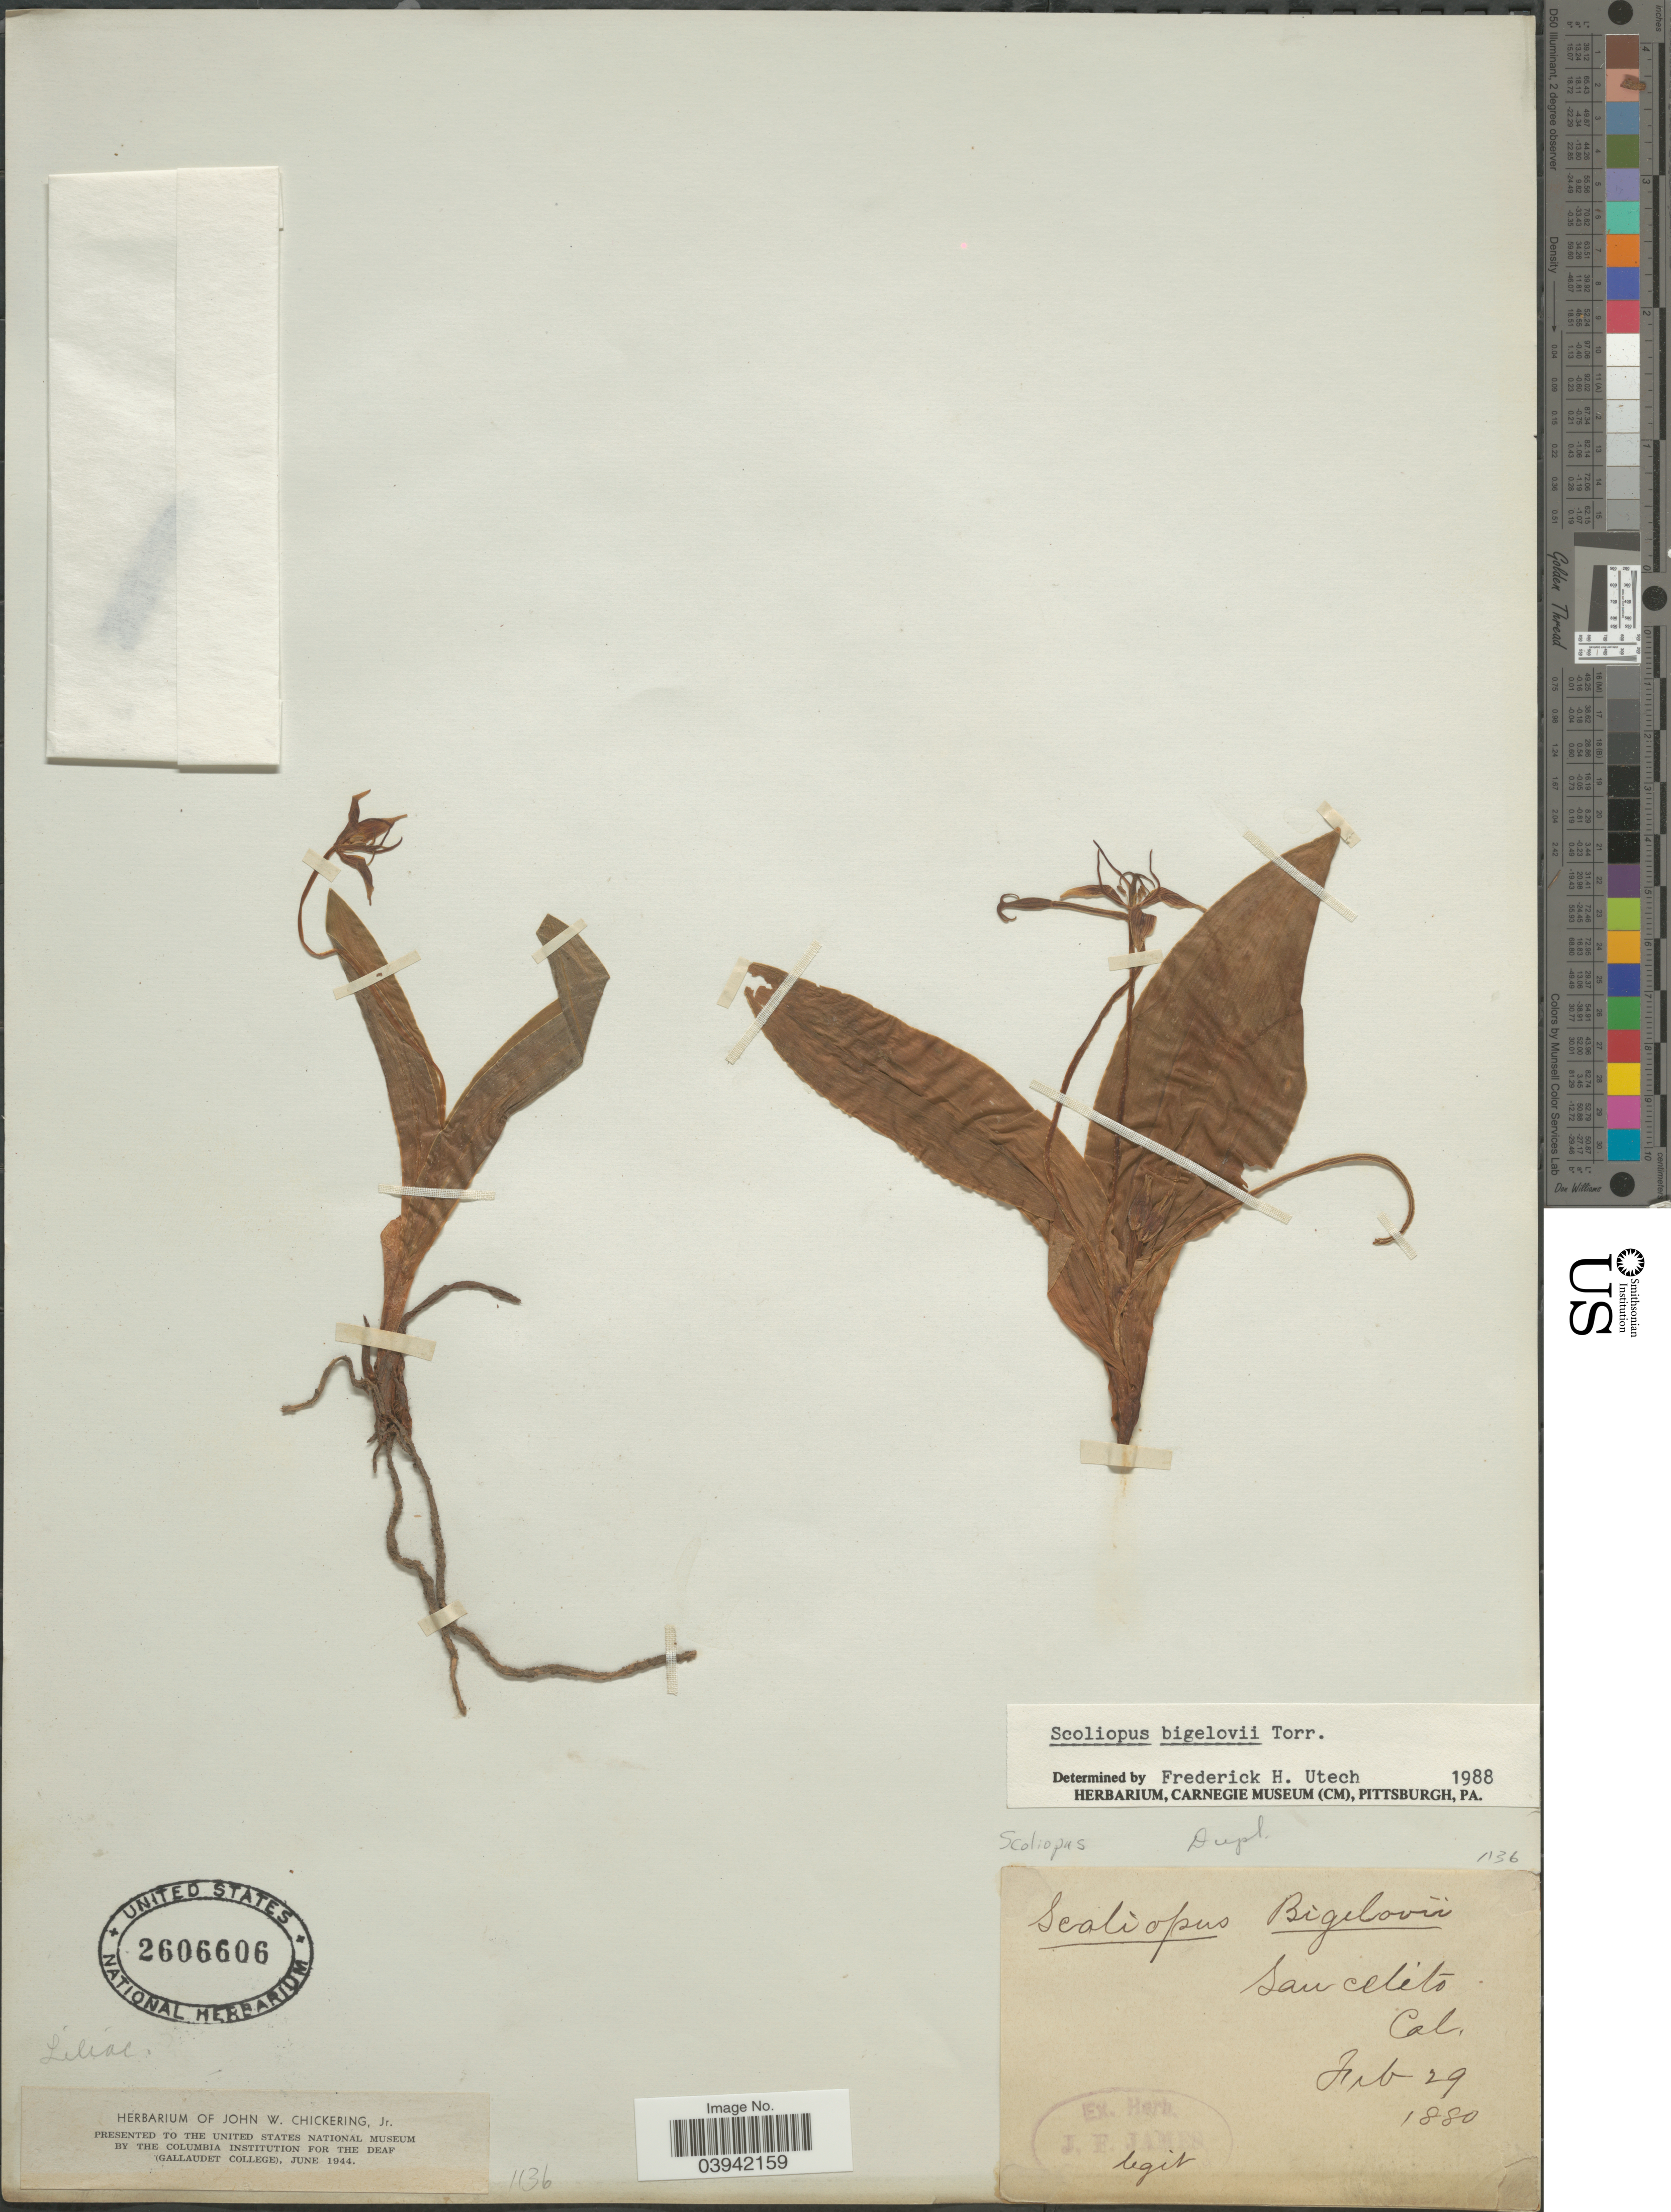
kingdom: Plantae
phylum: Tracheophyta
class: Liliopsida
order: Liliales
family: Liliaceae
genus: Scoliopus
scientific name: Scoliopus bigelovii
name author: Torr.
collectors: Ex herb. J. F. James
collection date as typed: Feb 29 1880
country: United States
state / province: California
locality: Saucelito.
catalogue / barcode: US 2606606